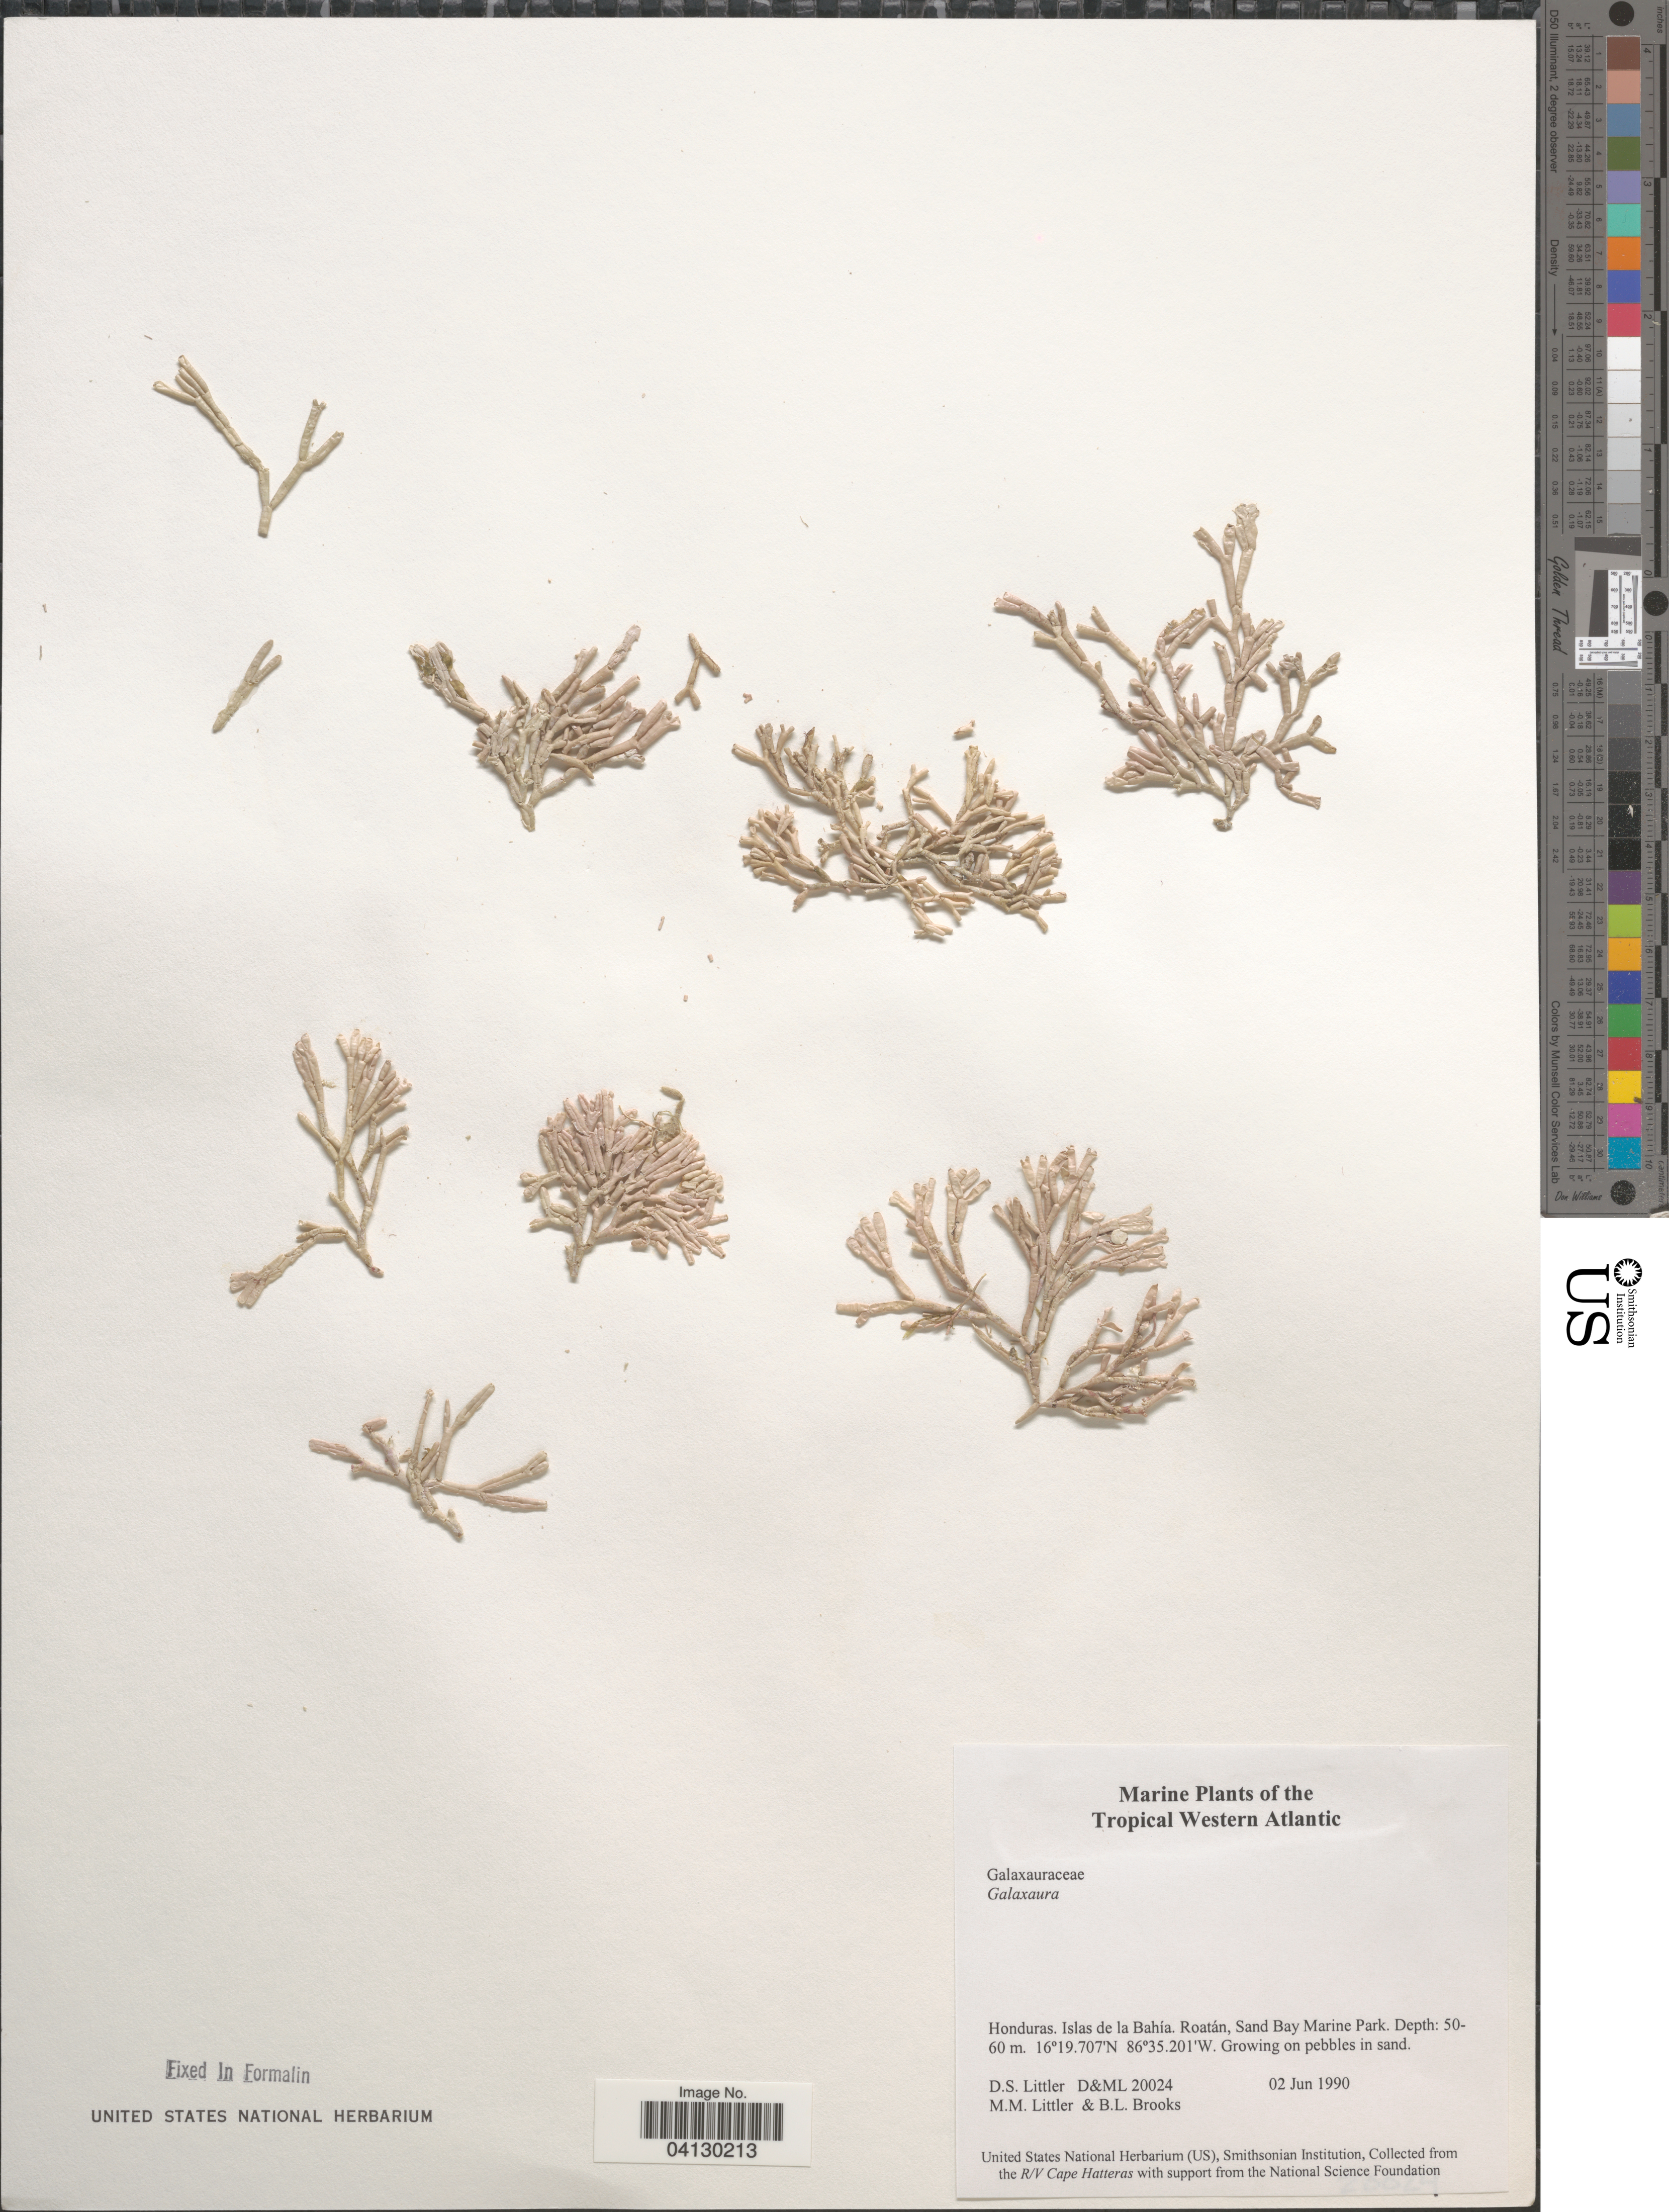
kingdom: Plantae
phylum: Rhodophyta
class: Florideophyceae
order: Nemaliales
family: Galaxauraceae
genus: Galaxaura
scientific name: Galaxaura sp.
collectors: D. S. Littler & B. Brooks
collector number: D&ML20024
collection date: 1990-06-02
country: Honduras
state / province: Islas de la Bahía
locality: Tropical Western Atlantic. Roatán, Sand Bay Marine Park.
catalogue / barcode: US 328592